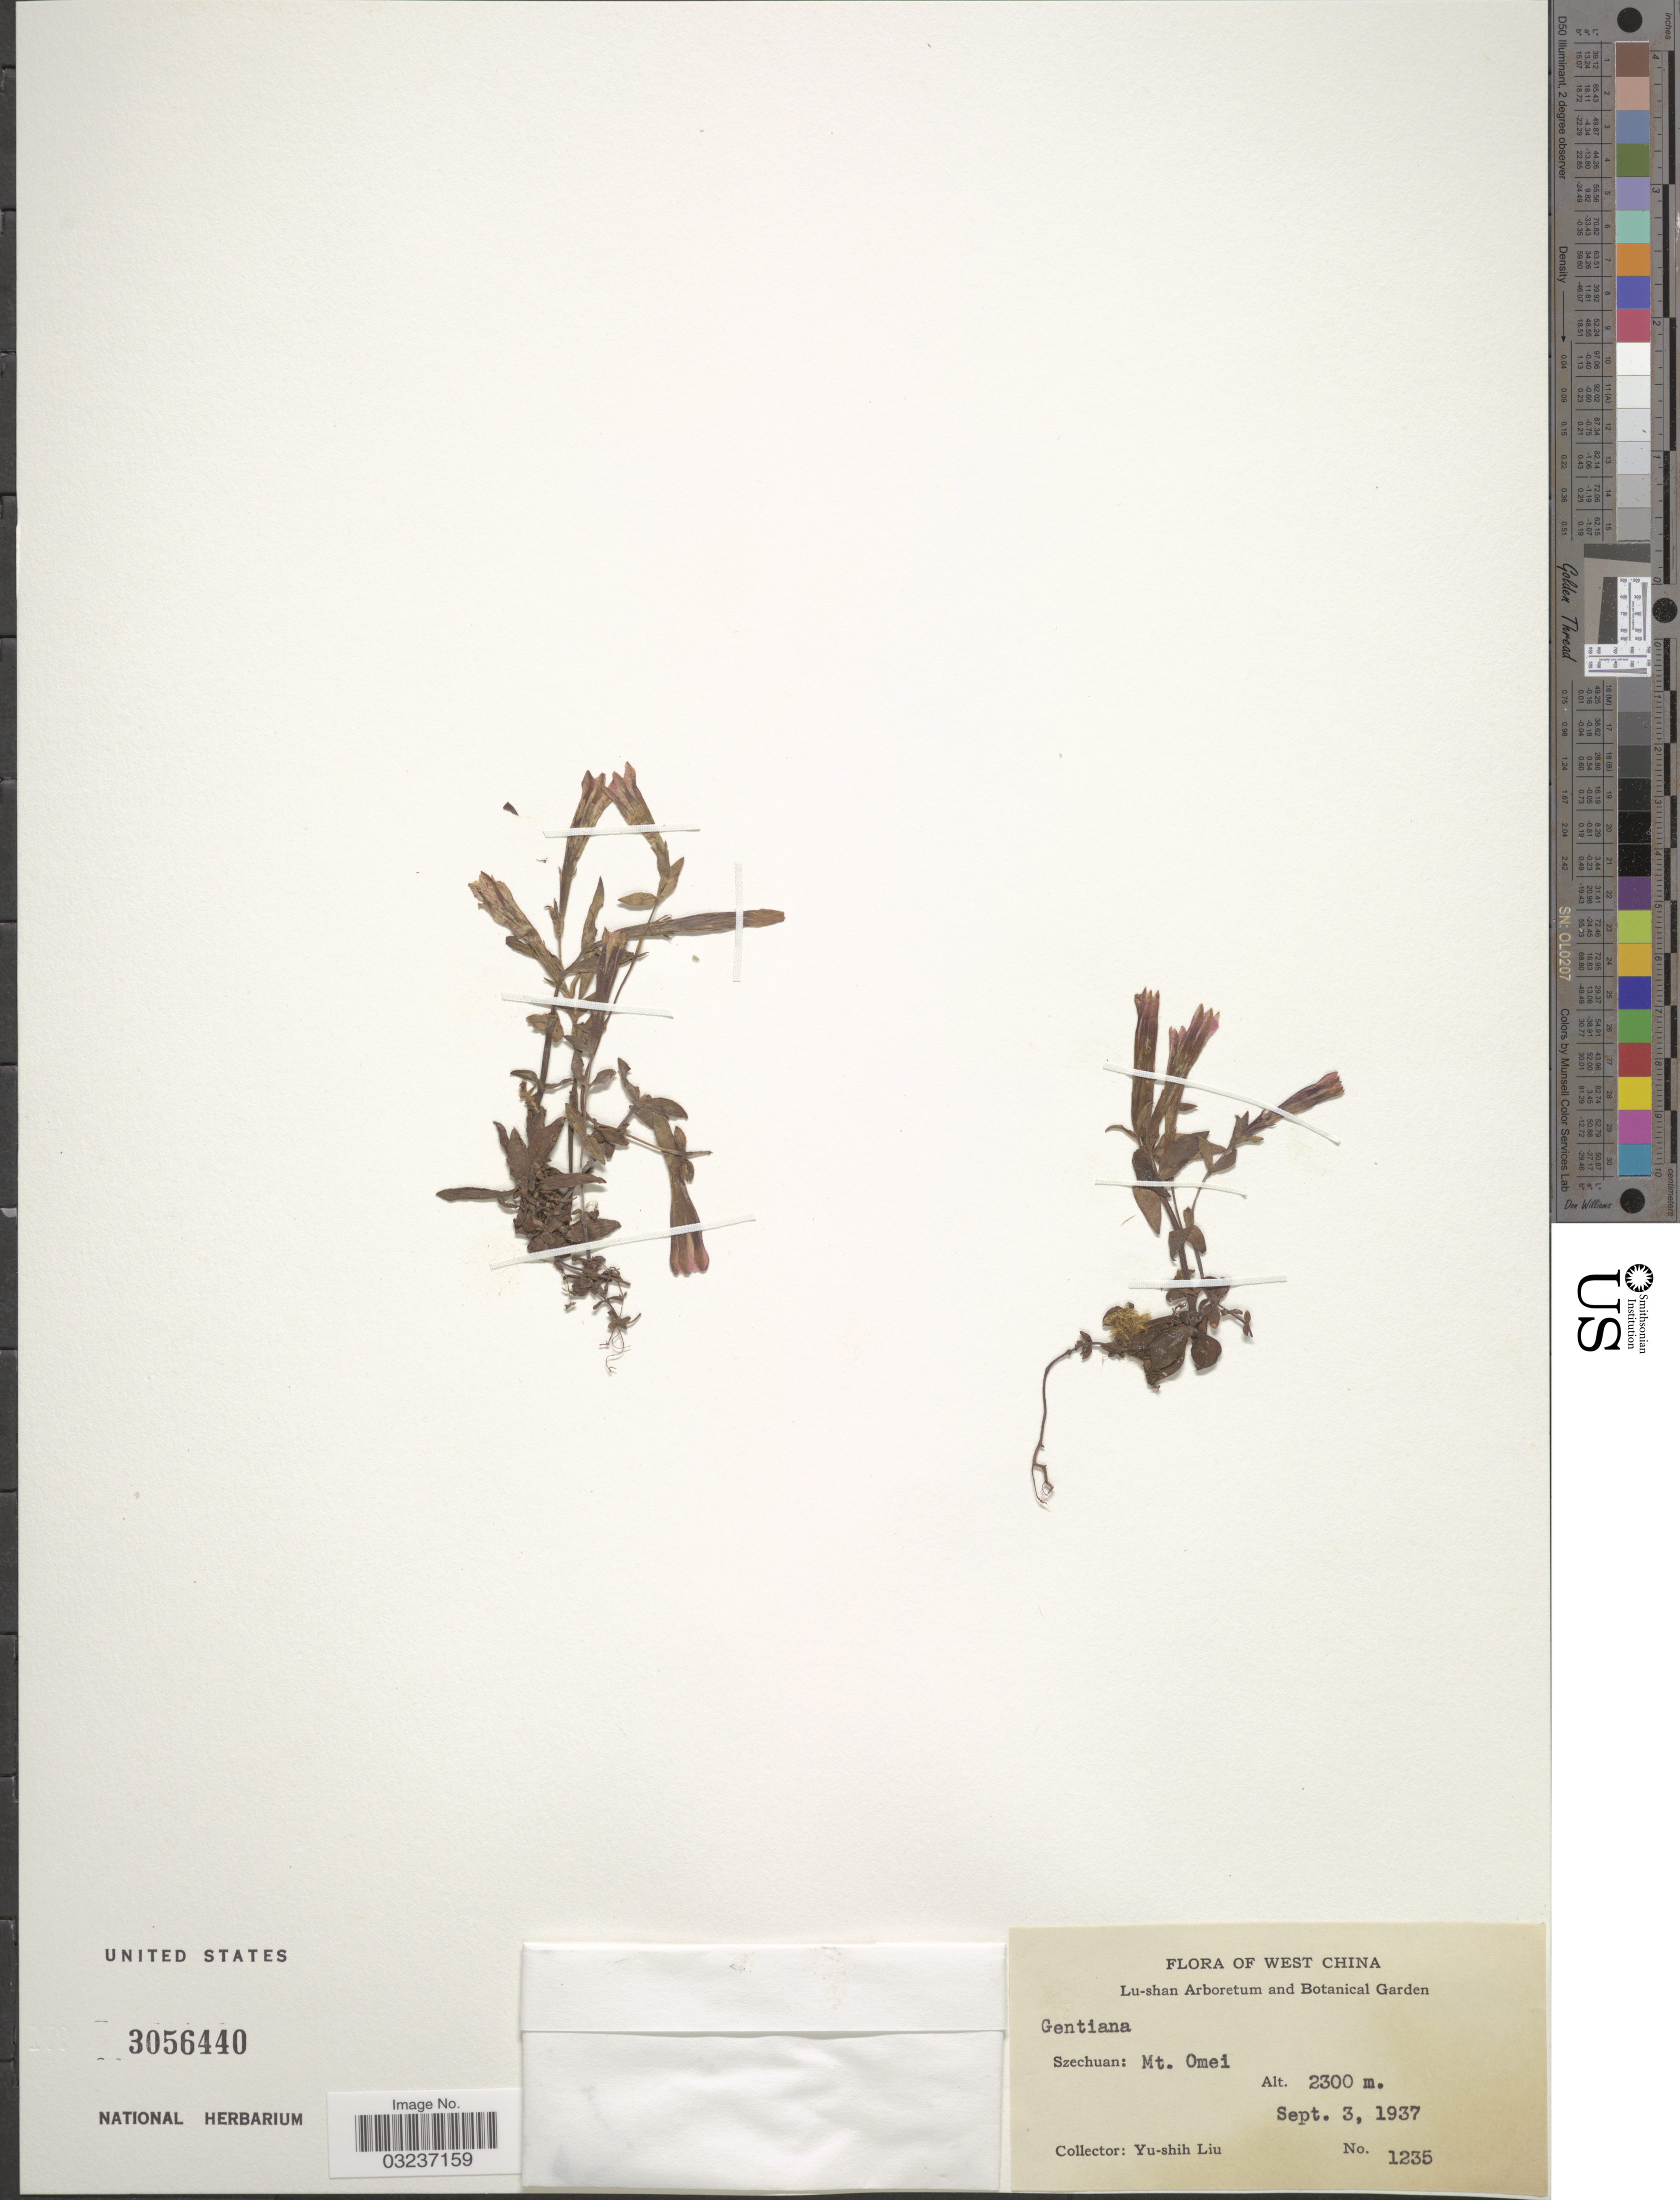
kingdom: Plantae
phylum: Tracheophyta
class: Magnoliopsida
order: Gentianales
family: Gentianaceae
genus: Gentiana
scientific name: Gentiana sp.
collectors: Y.-S. Liu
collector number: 1235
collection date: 1937-09-03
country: China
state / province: Sichuan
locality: West China. Szechuan: Mt. Omei.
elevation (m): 2300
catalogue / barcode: US 3056440